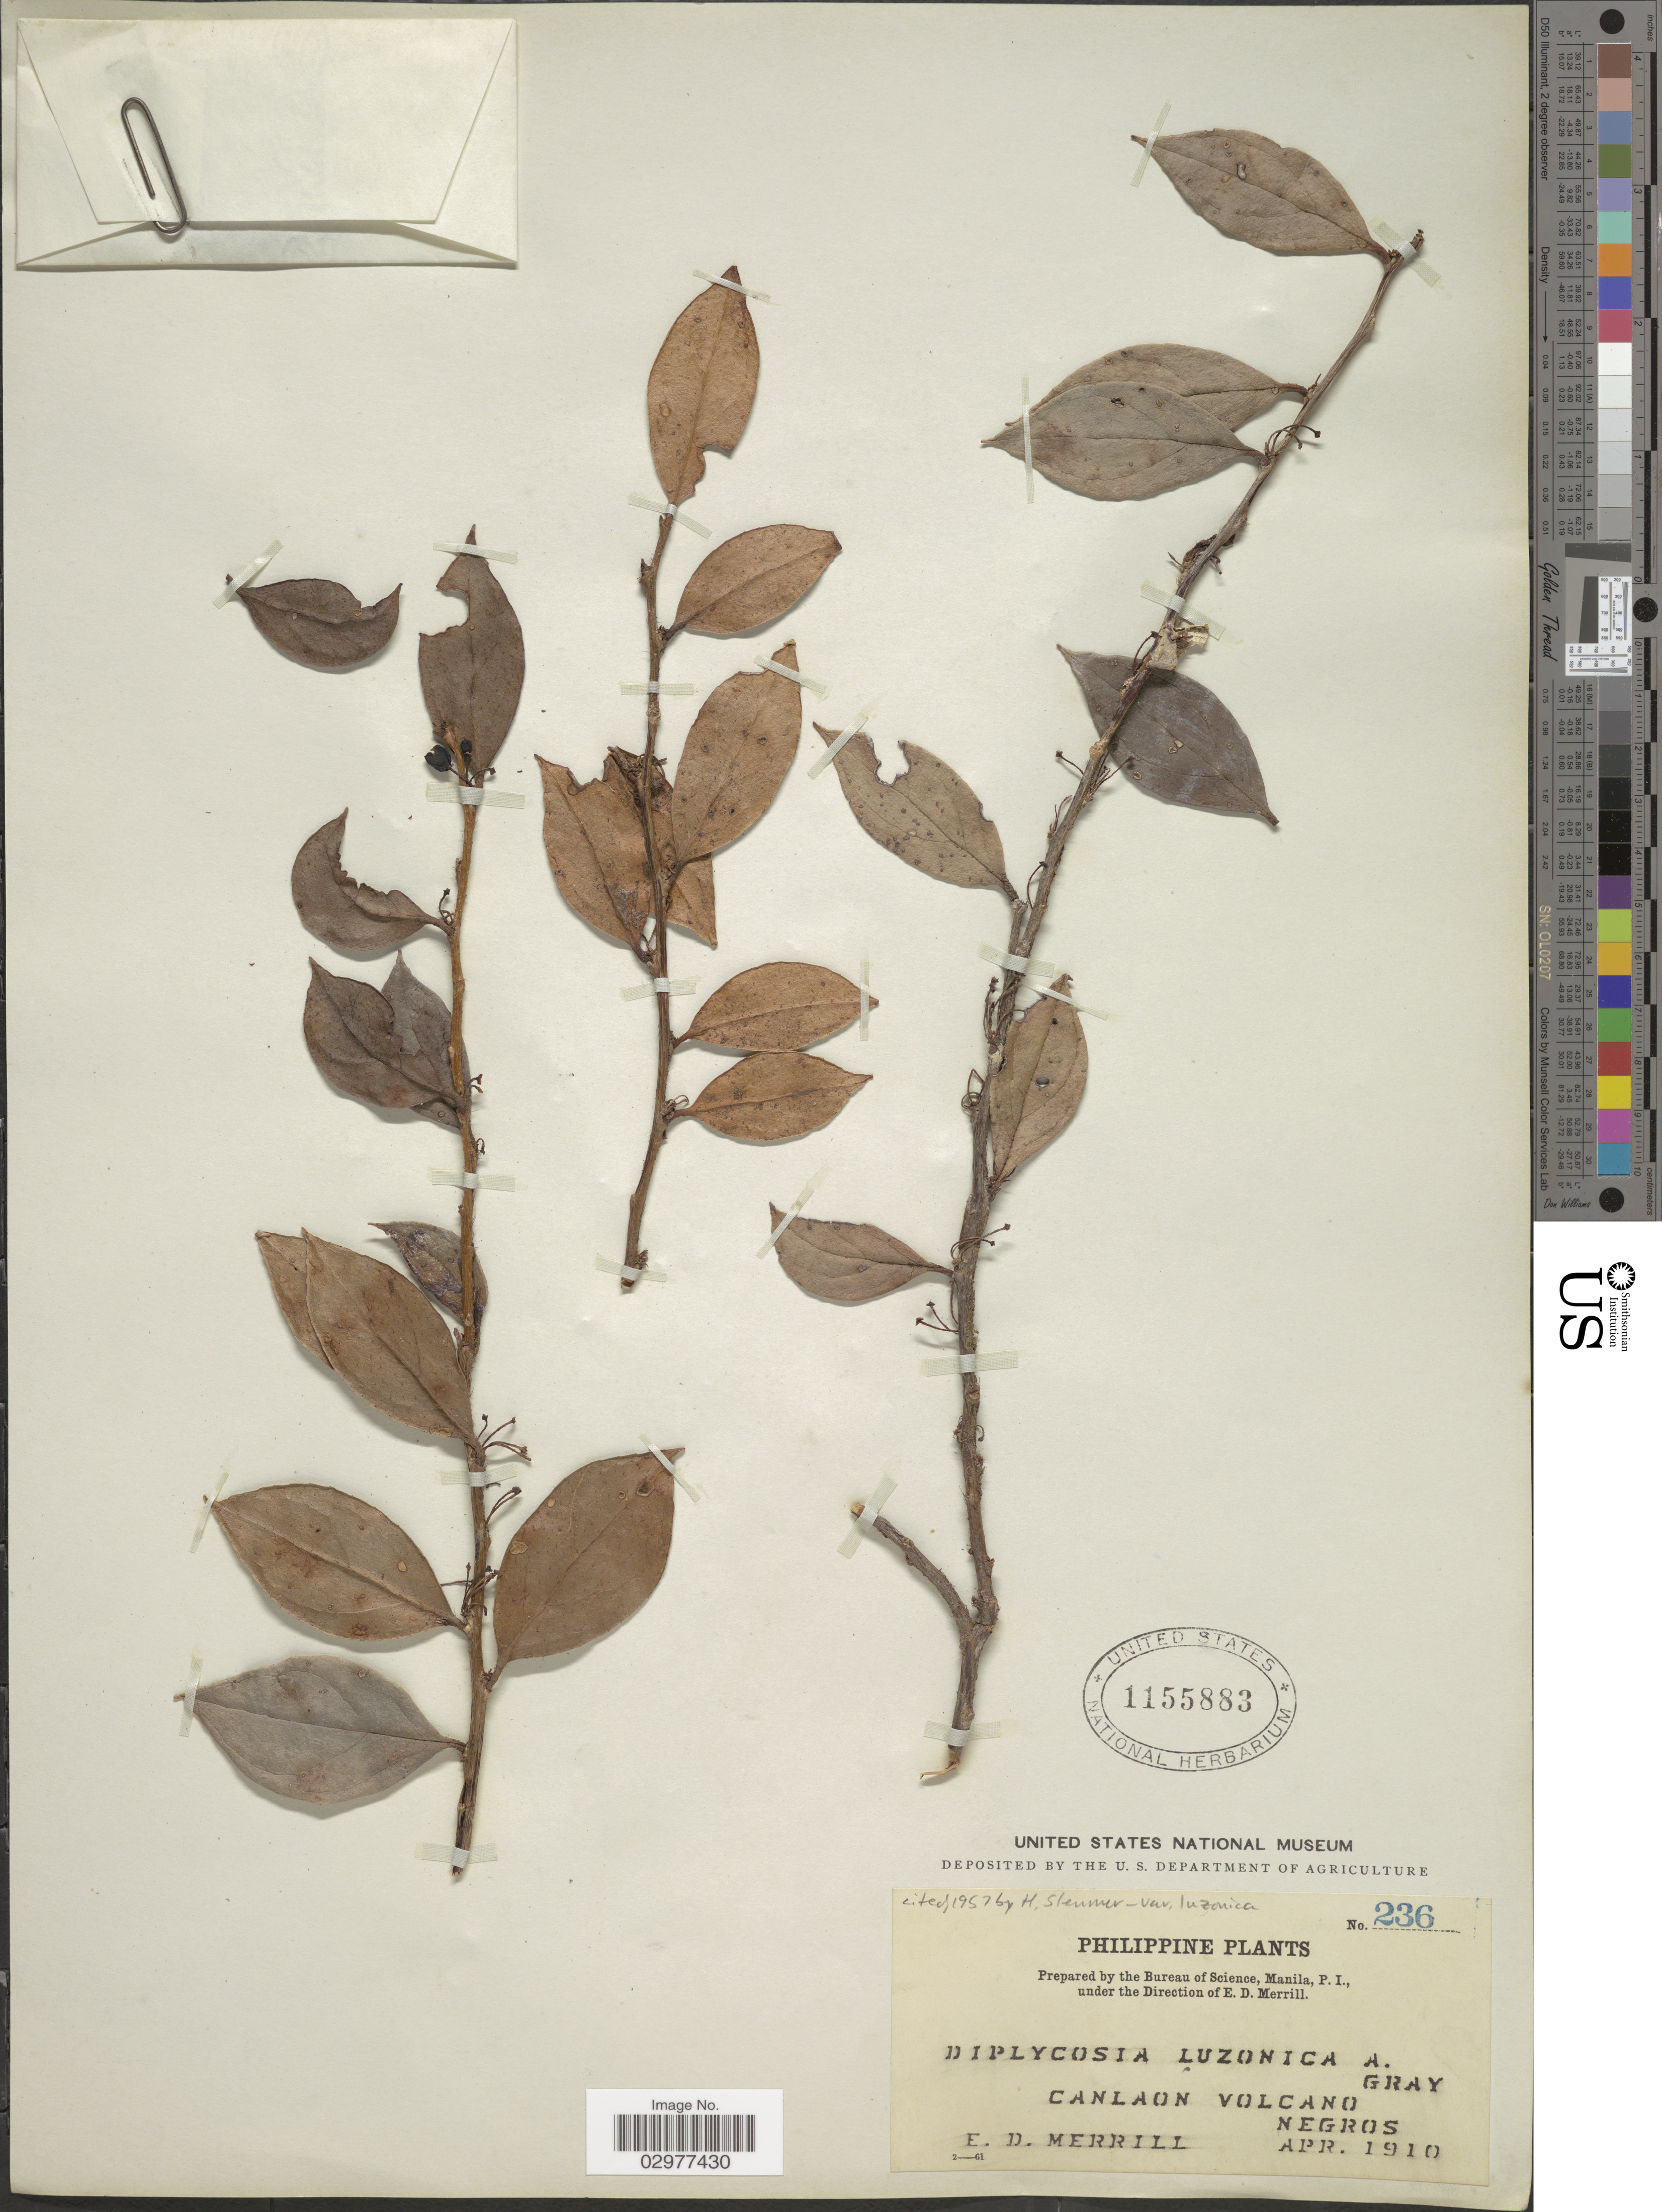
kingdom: Plantae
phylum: Tracheophyta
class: Magnoliopsida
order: Ericales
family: Ericaceae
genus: Diplycosia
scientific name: Diplycosia luzonica var. luzonica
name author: (A. Gray) Merr.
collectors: E. D. Merrill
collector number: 236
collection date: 1910-04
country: Philippines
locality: Canlaon Volcano Negros.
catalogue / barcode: US 1155883